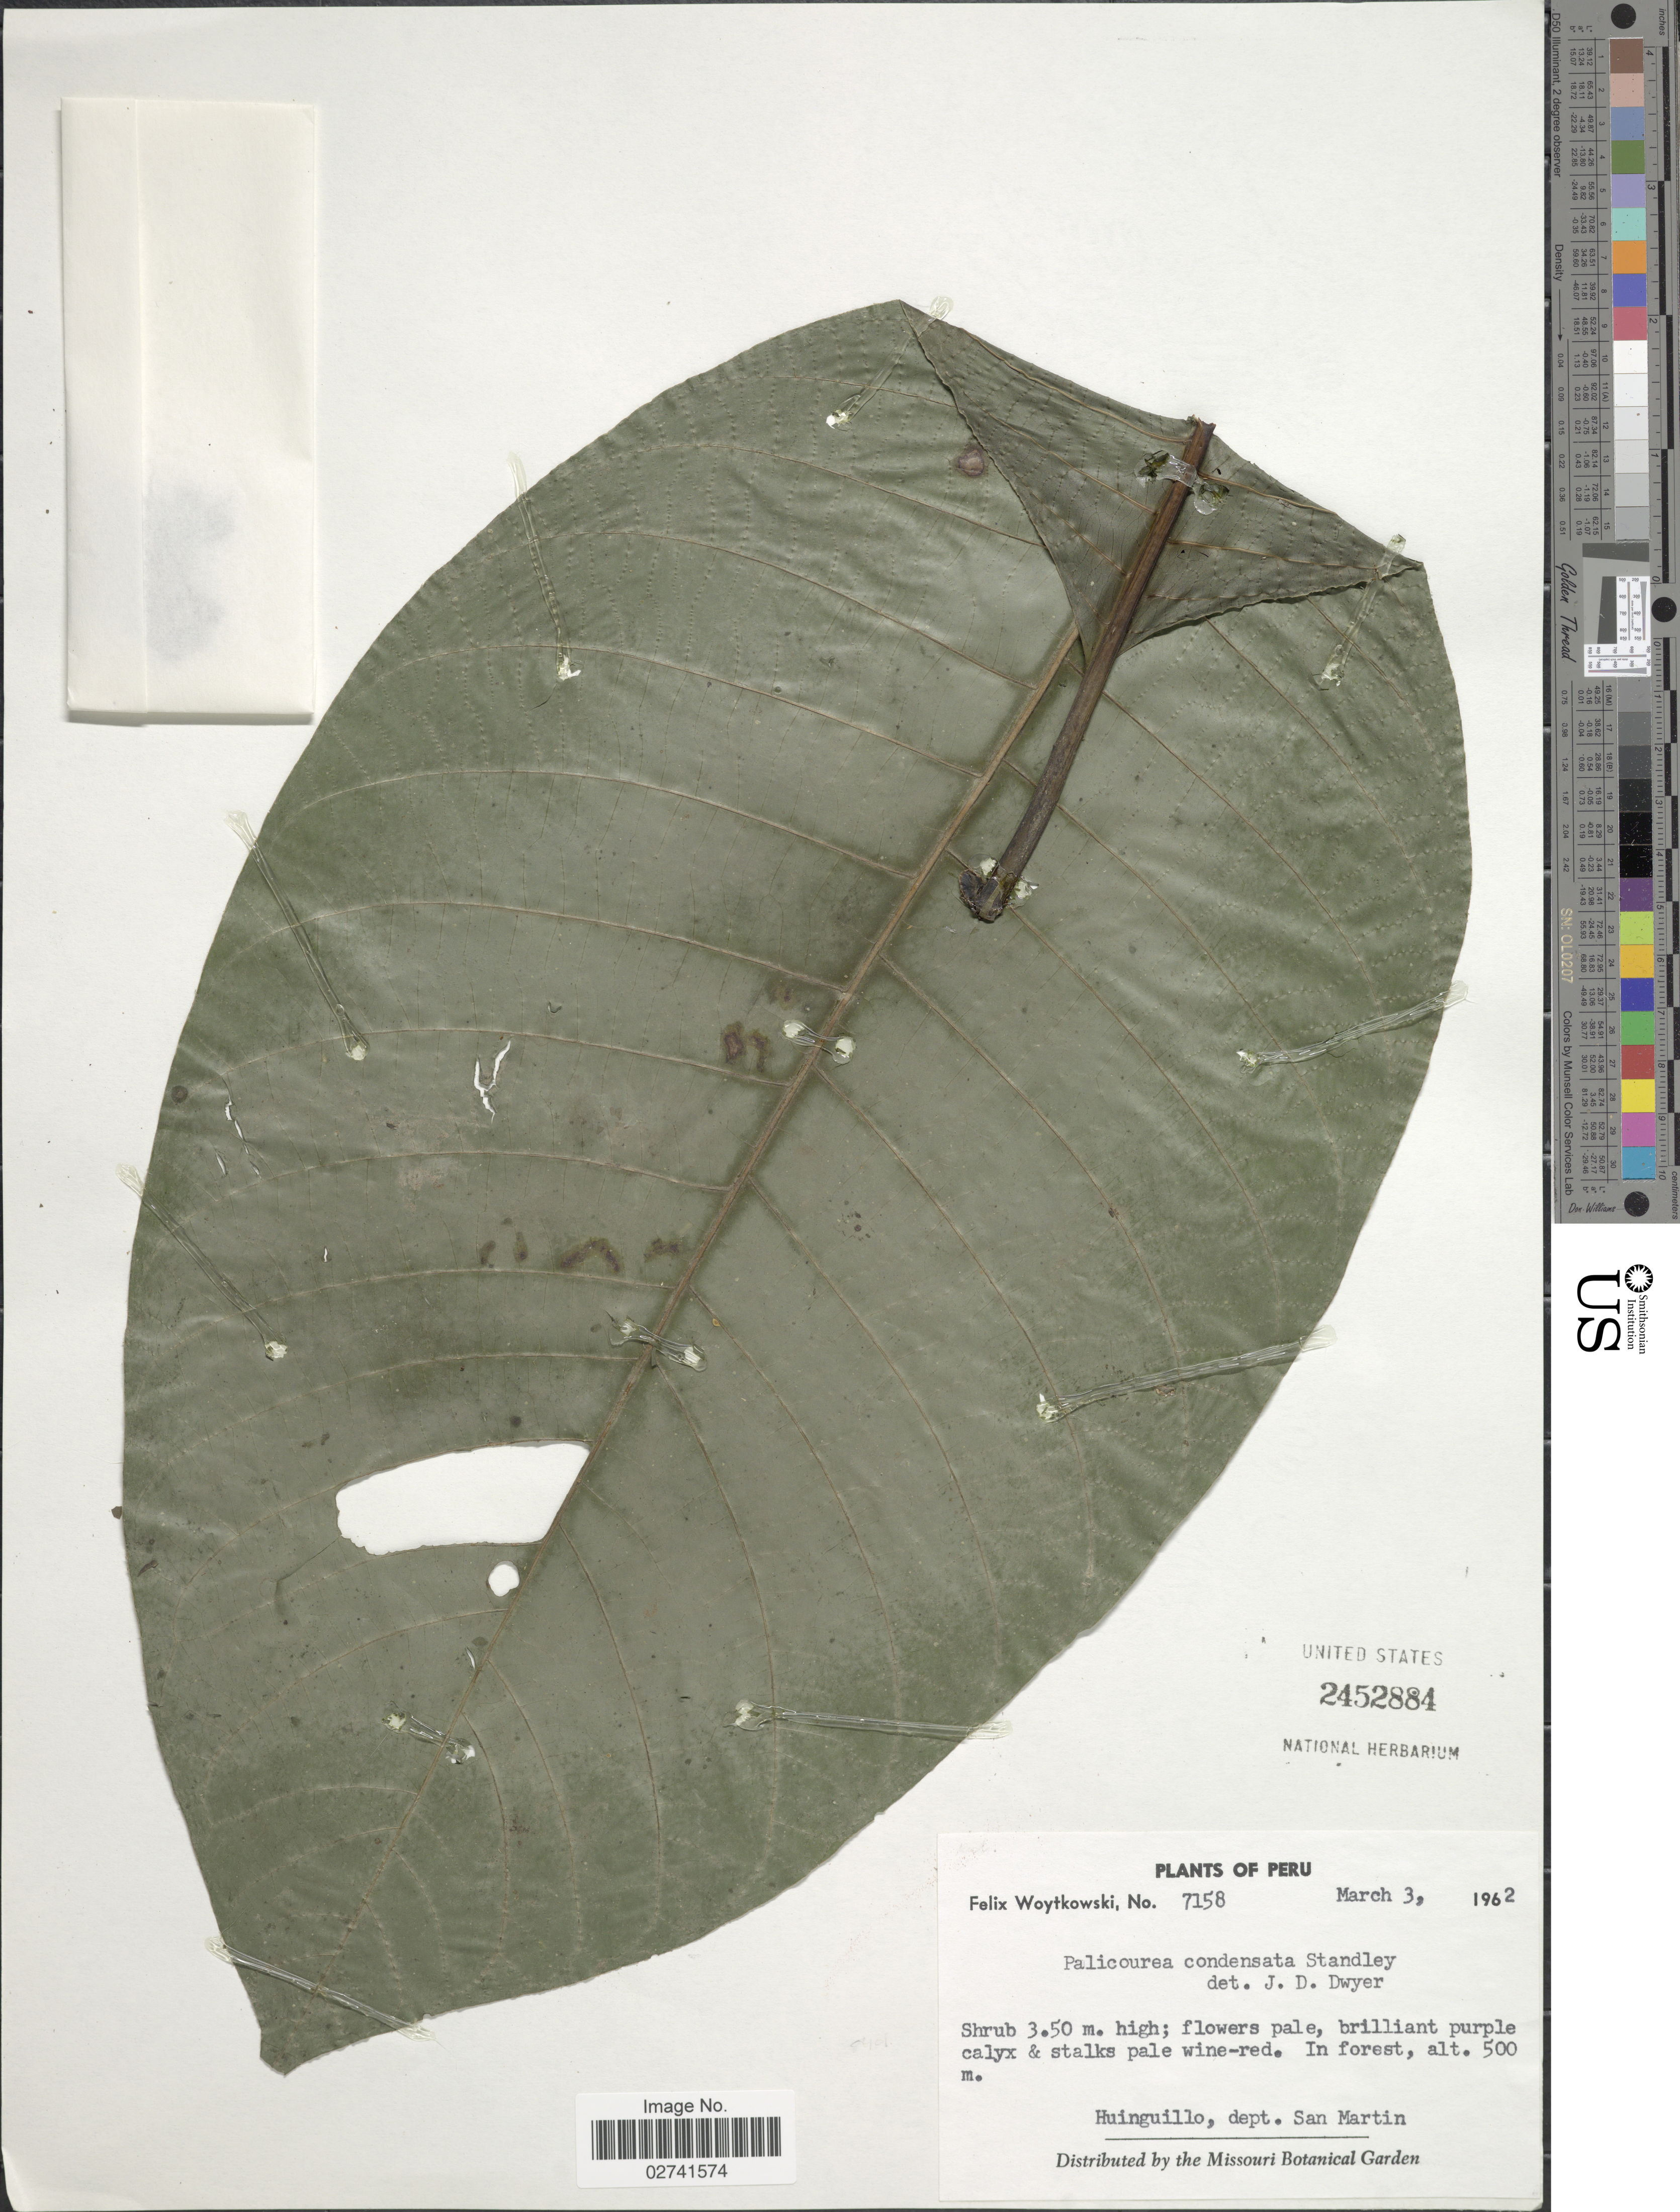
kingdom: Plantae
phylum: Tracheophyta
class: Magnoliopsida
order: Gentianales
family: Rubiaceae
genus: Palicourea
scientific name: Palicourea lasiantha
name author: Krause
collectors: F. Woytkowski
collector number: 7158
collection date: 1962-03-03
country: Peru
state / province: San Martín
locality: Huinguillo, dept. San Martin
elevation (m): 500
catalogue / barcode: US 2452884